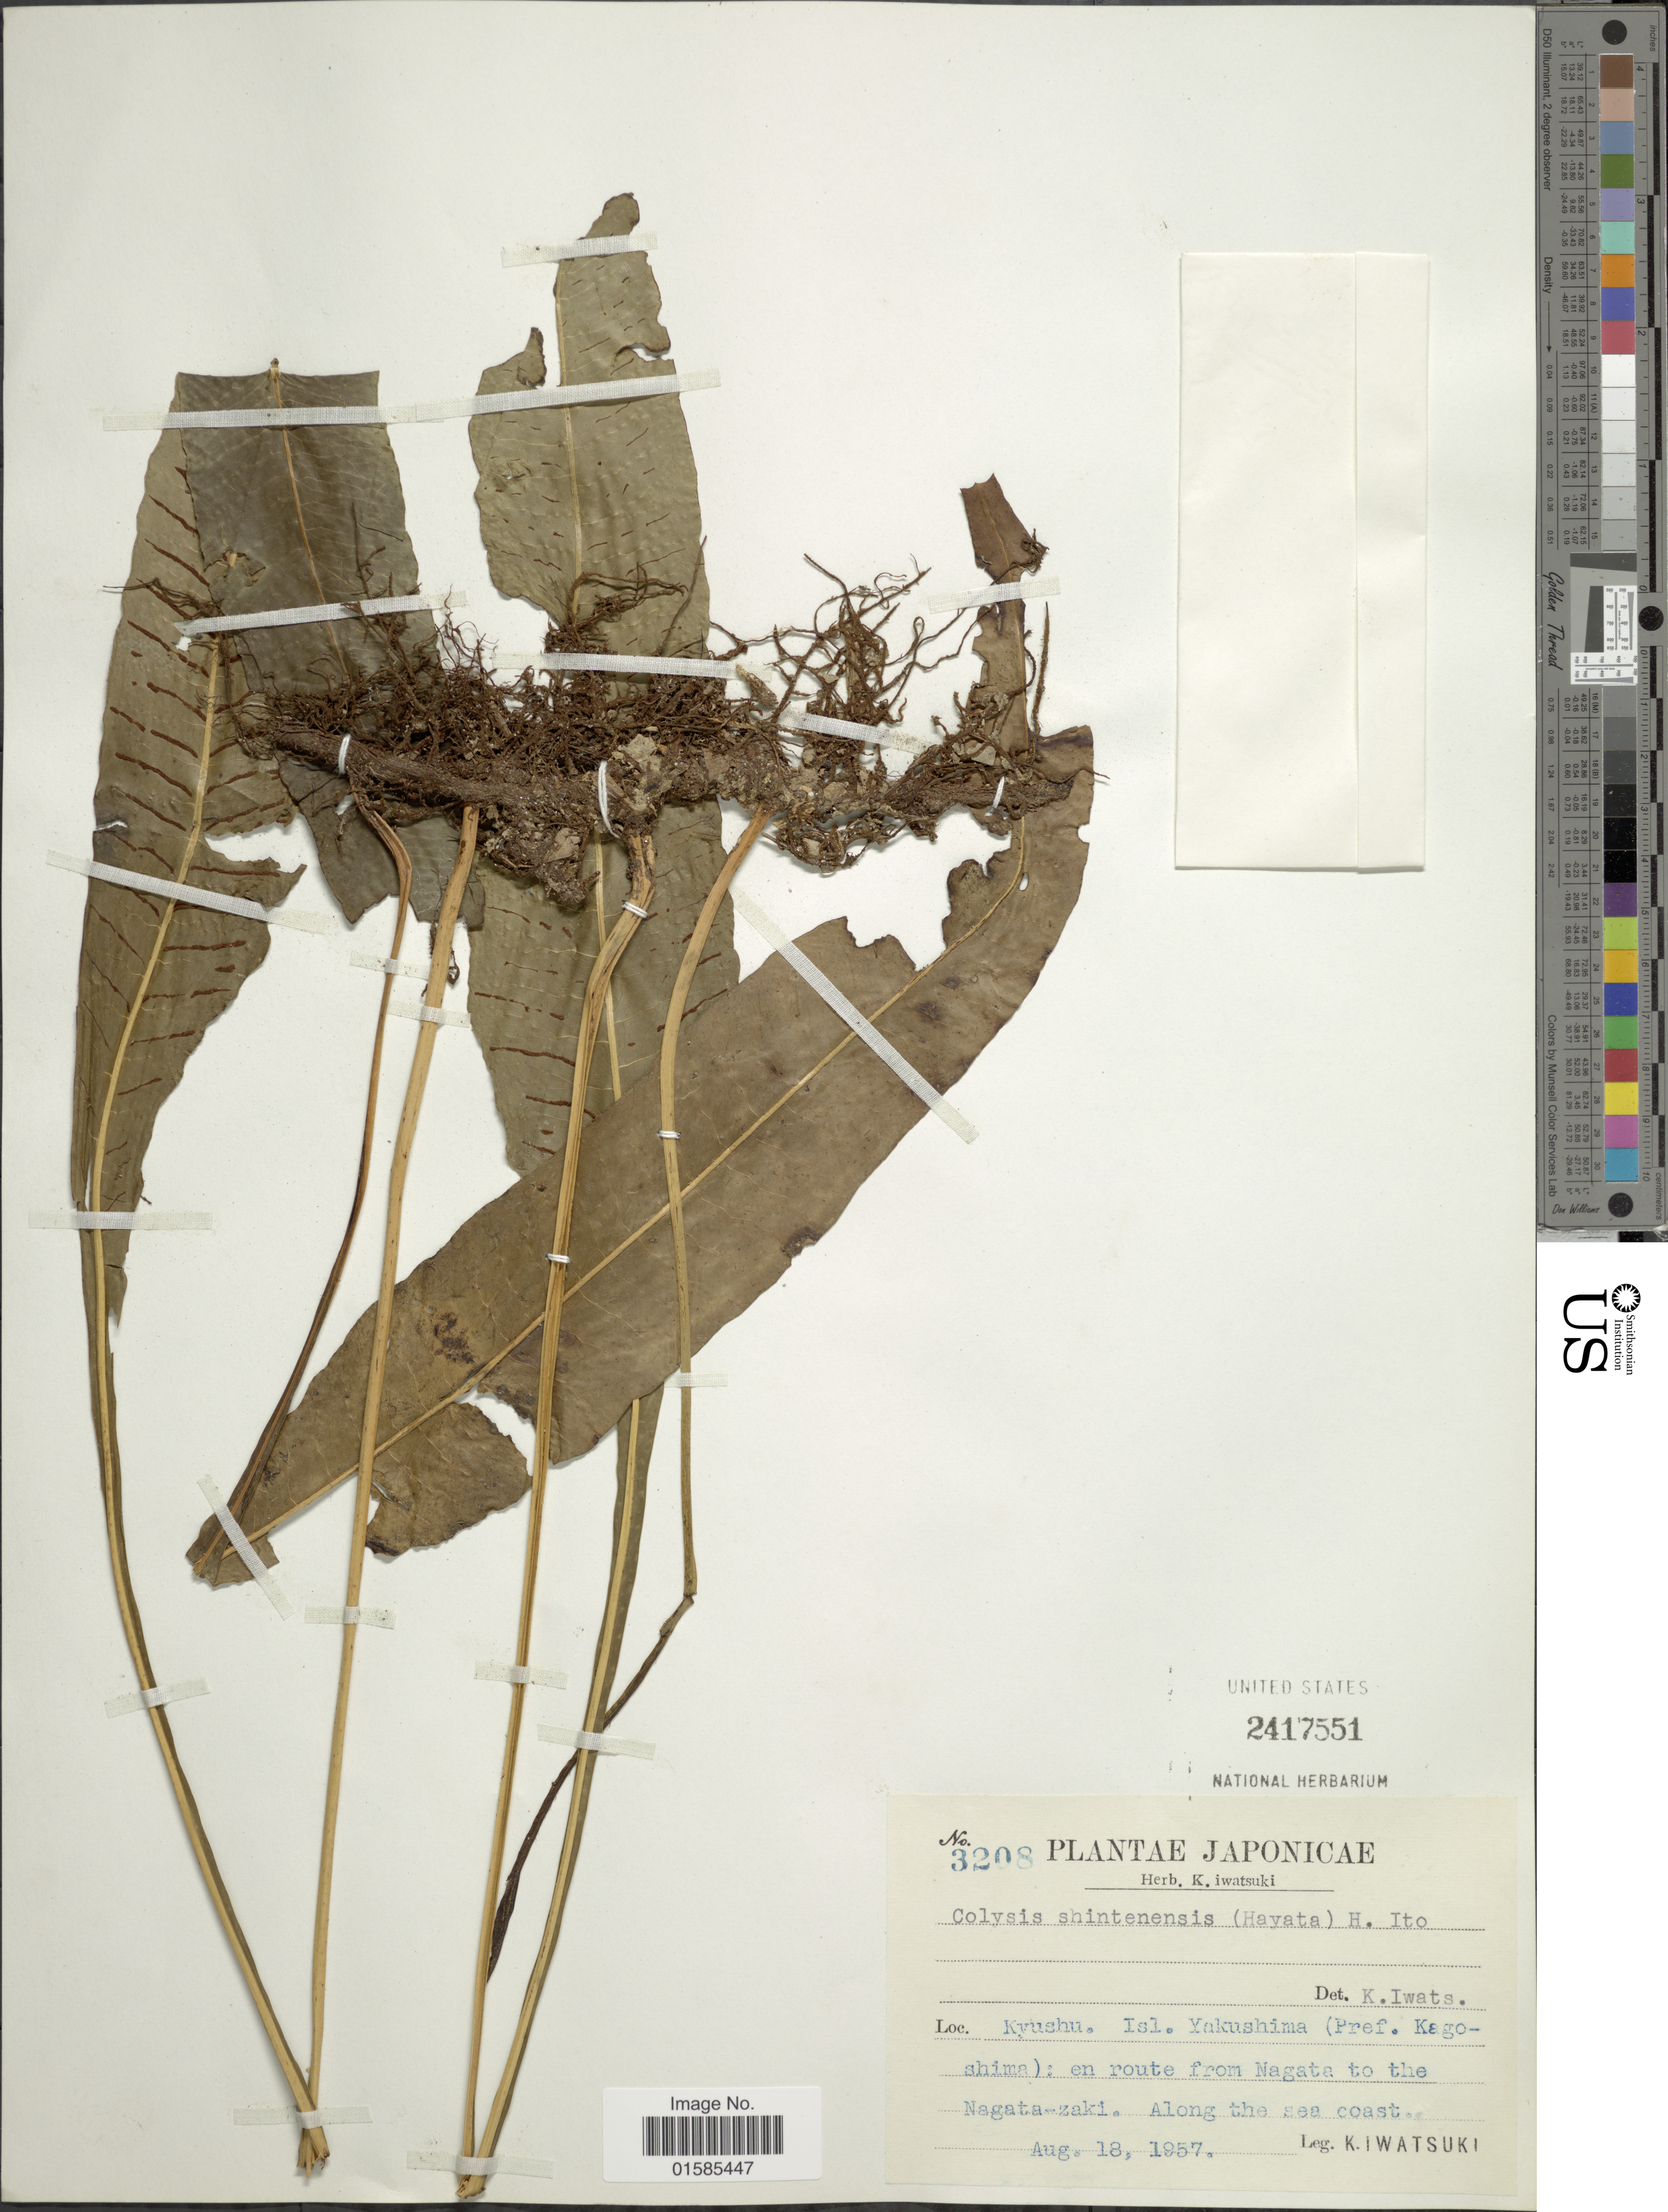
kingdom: Plantae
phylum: Tracheophyta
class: Polypodiopsida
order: Polypodiales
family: Polypodiaceae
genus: Leptochilus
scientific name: Leptochilus x shintenensis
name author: (Hayata) Nakaike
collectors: K. Iwatsuki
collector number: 3208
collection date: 1957-08-18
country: Japan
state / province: Kagosima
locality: Japonicae, Kyushu. Isl. Yakushima (Pref. Kagoshima): en route from Nagata to the Nagata-ZAKI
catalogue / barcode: US 2417551